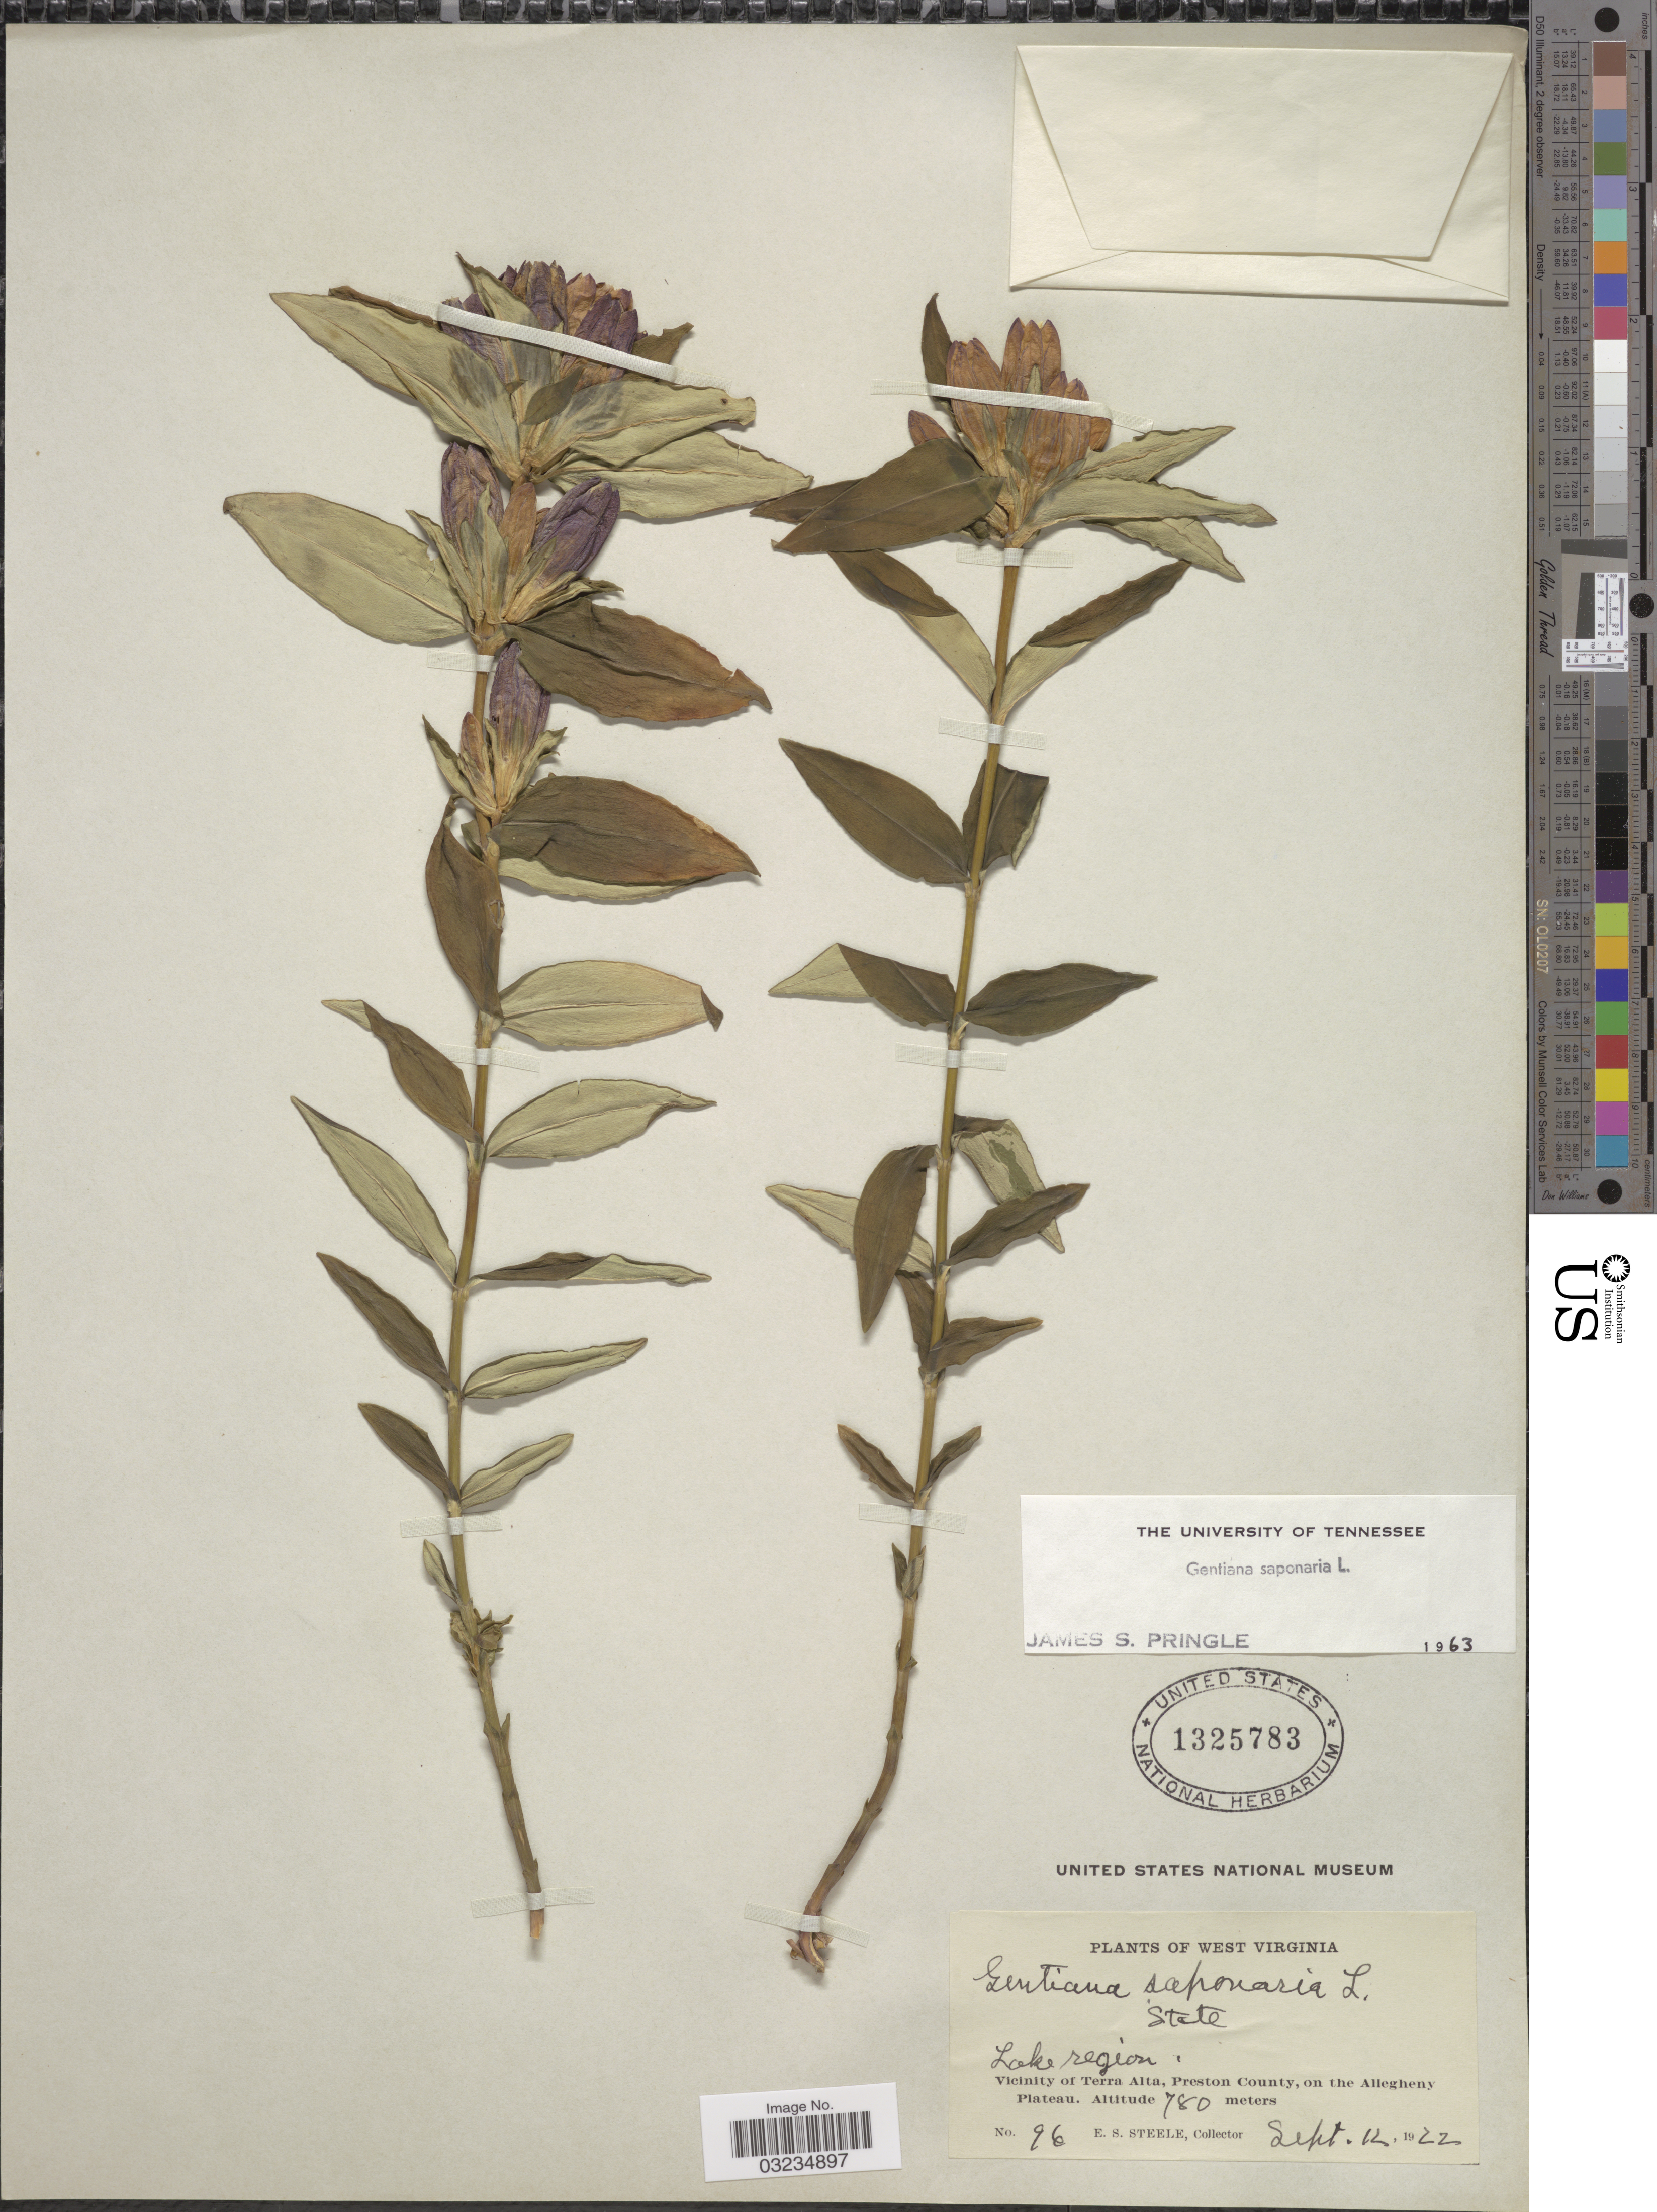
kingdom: Plantae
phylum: Tracheophyta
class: Magnoliopsida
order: Gentianales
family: Gentianaceae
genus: Gentiana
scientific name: Gentiana saponaria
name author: L.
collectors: E. Steele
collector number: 96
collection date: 1922-09-12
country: United States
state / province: West Virginia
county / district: Preston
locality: Lake region. Vicinity of Terra Alta, Preston County, on the Allegheny Plateau.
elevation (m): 780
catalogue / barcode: US 1325783